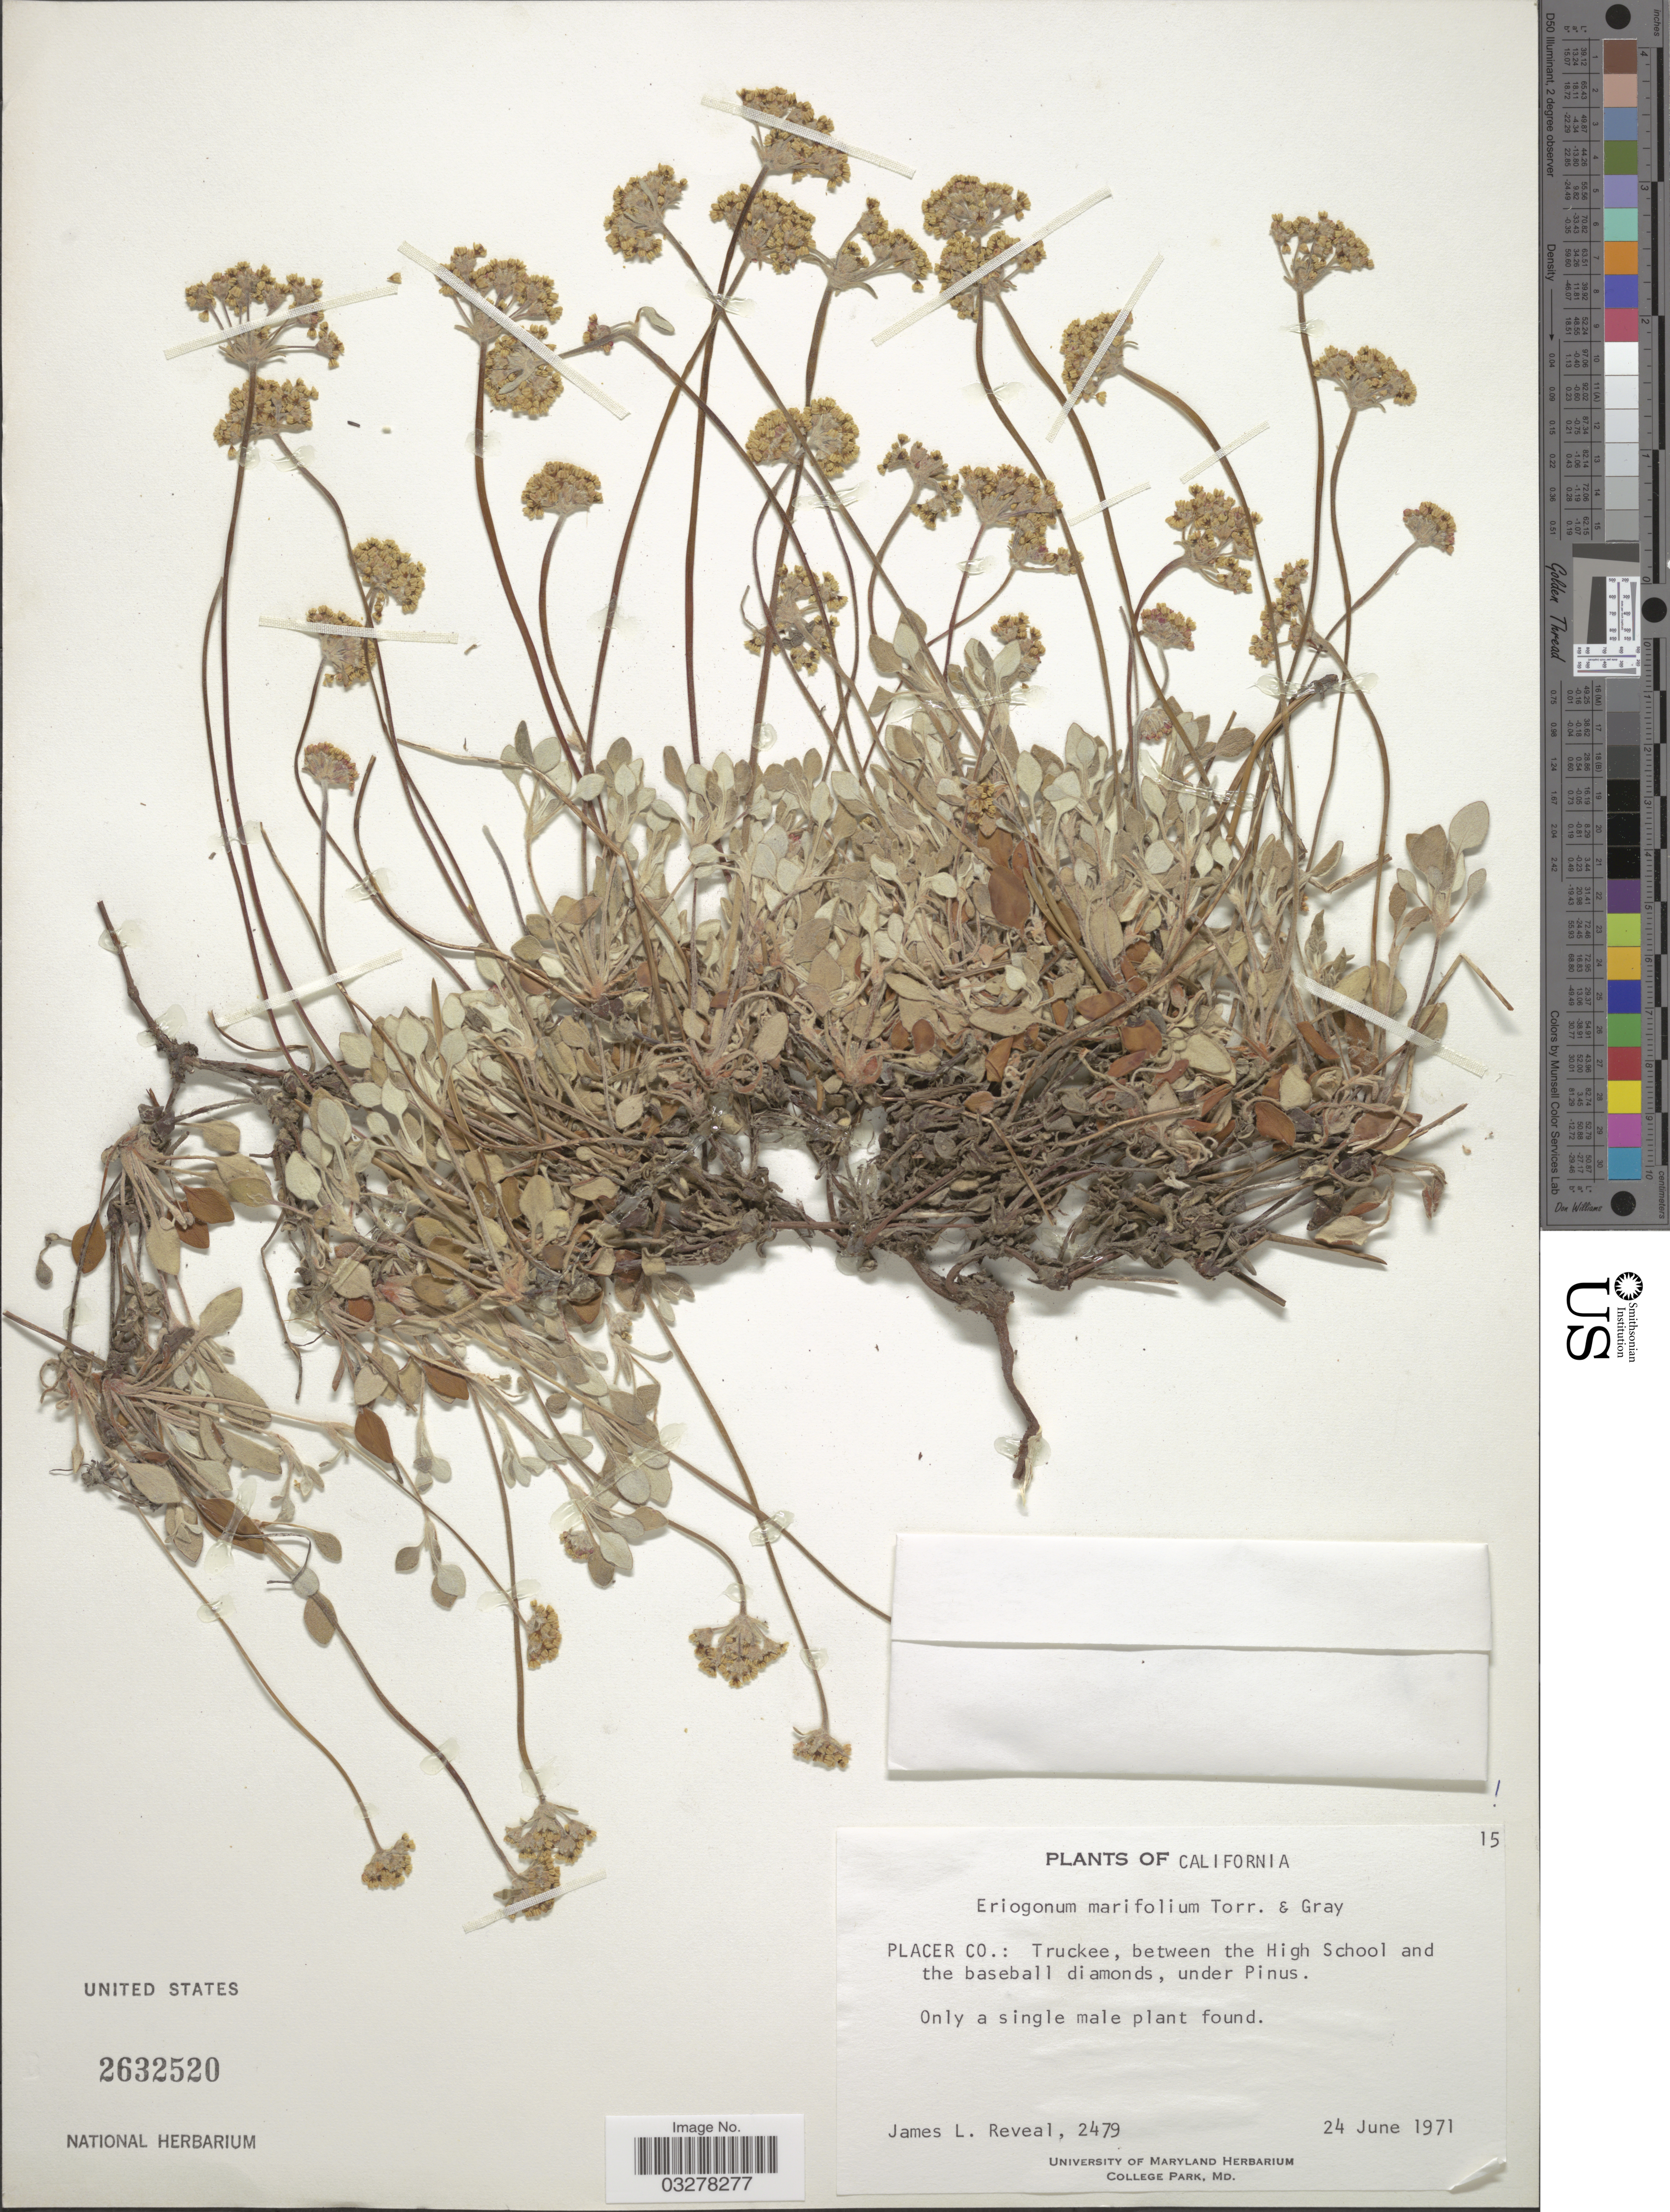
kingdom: Plantae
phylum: Tracheophyta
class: Magnoliopsida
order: Caryophyllales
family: Polygonaceae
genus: Eriogonum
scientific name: Eriogonum marifolium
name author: Torr. & A. Gray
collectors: J. L. Reveal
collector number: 2479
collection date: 1971-06-24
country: United States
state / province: California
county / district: Placer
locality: Placer Co.: Truckee, between the High School and the baseball diamonds.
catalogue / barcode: US 2632520